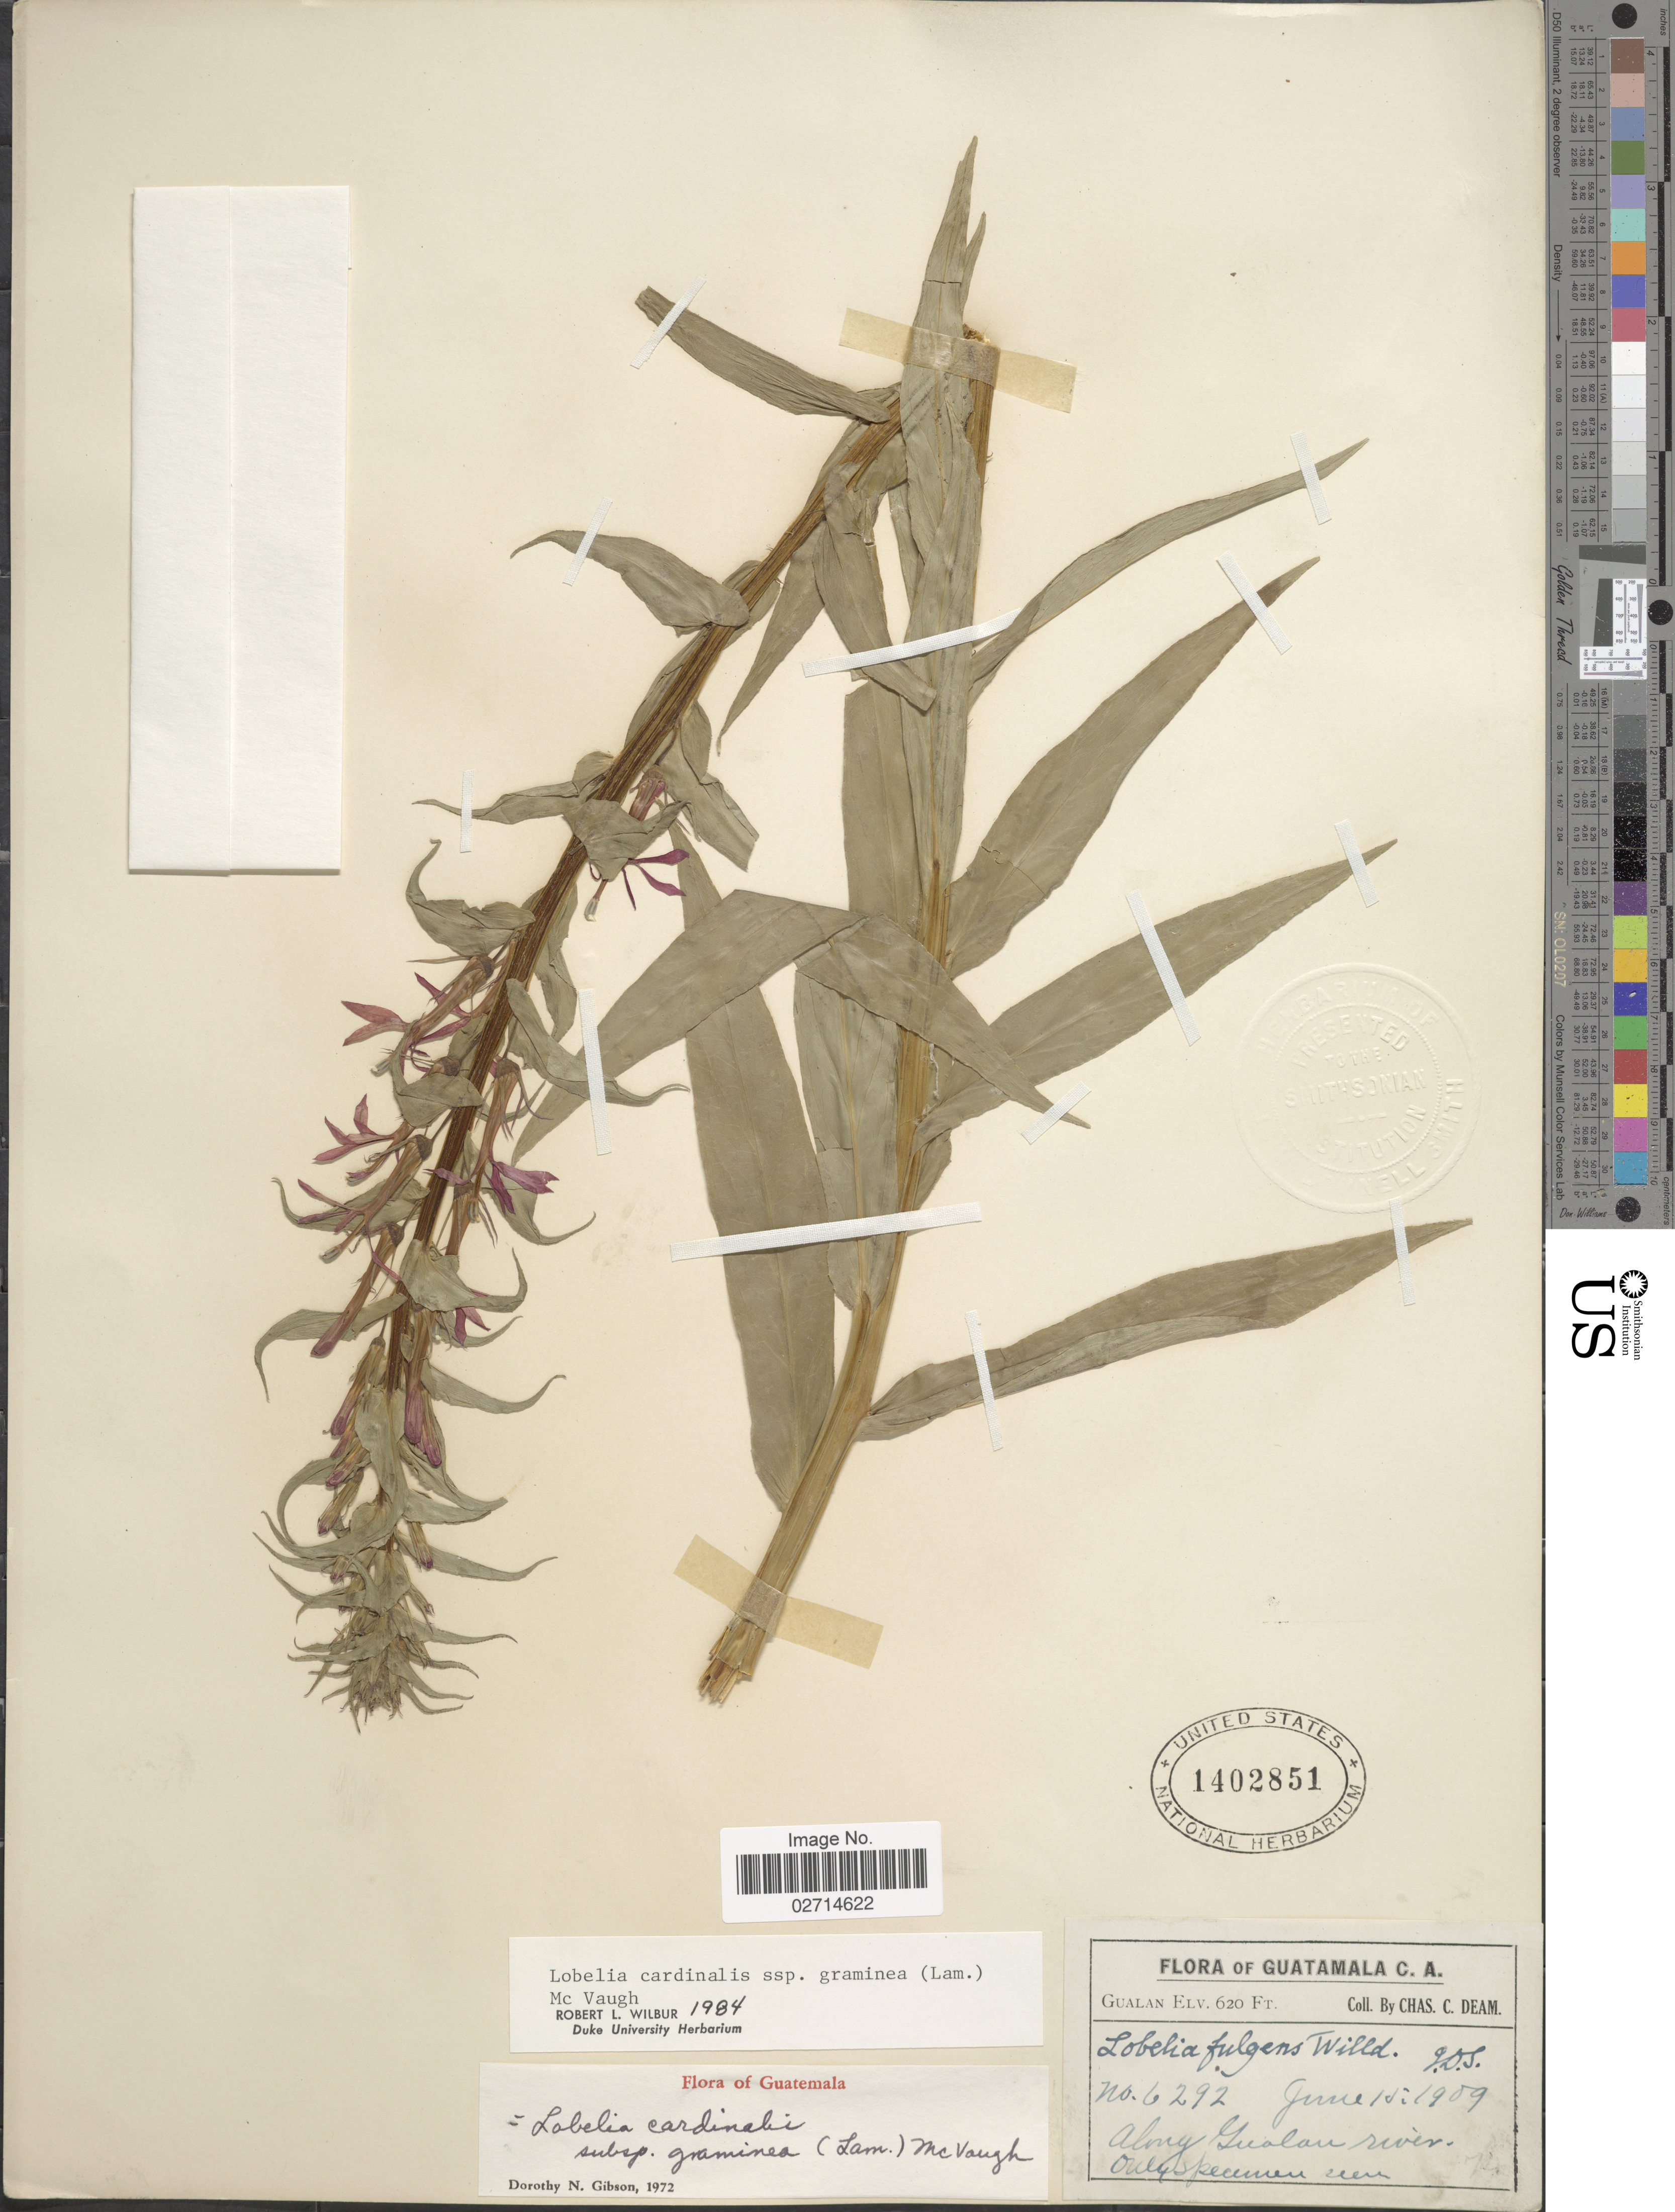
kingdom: Plantae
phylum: Tracheophyta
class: Magnoliopsida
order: Asterales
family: Campanulaceae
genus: Lobelia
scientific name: Lobelia cardinalis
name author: L.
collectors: C. C. Deam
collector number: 6292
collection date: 1989-06-15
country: Guatemala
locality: Gualan, Along Gualan river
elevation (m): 189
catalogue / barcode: US 1402851